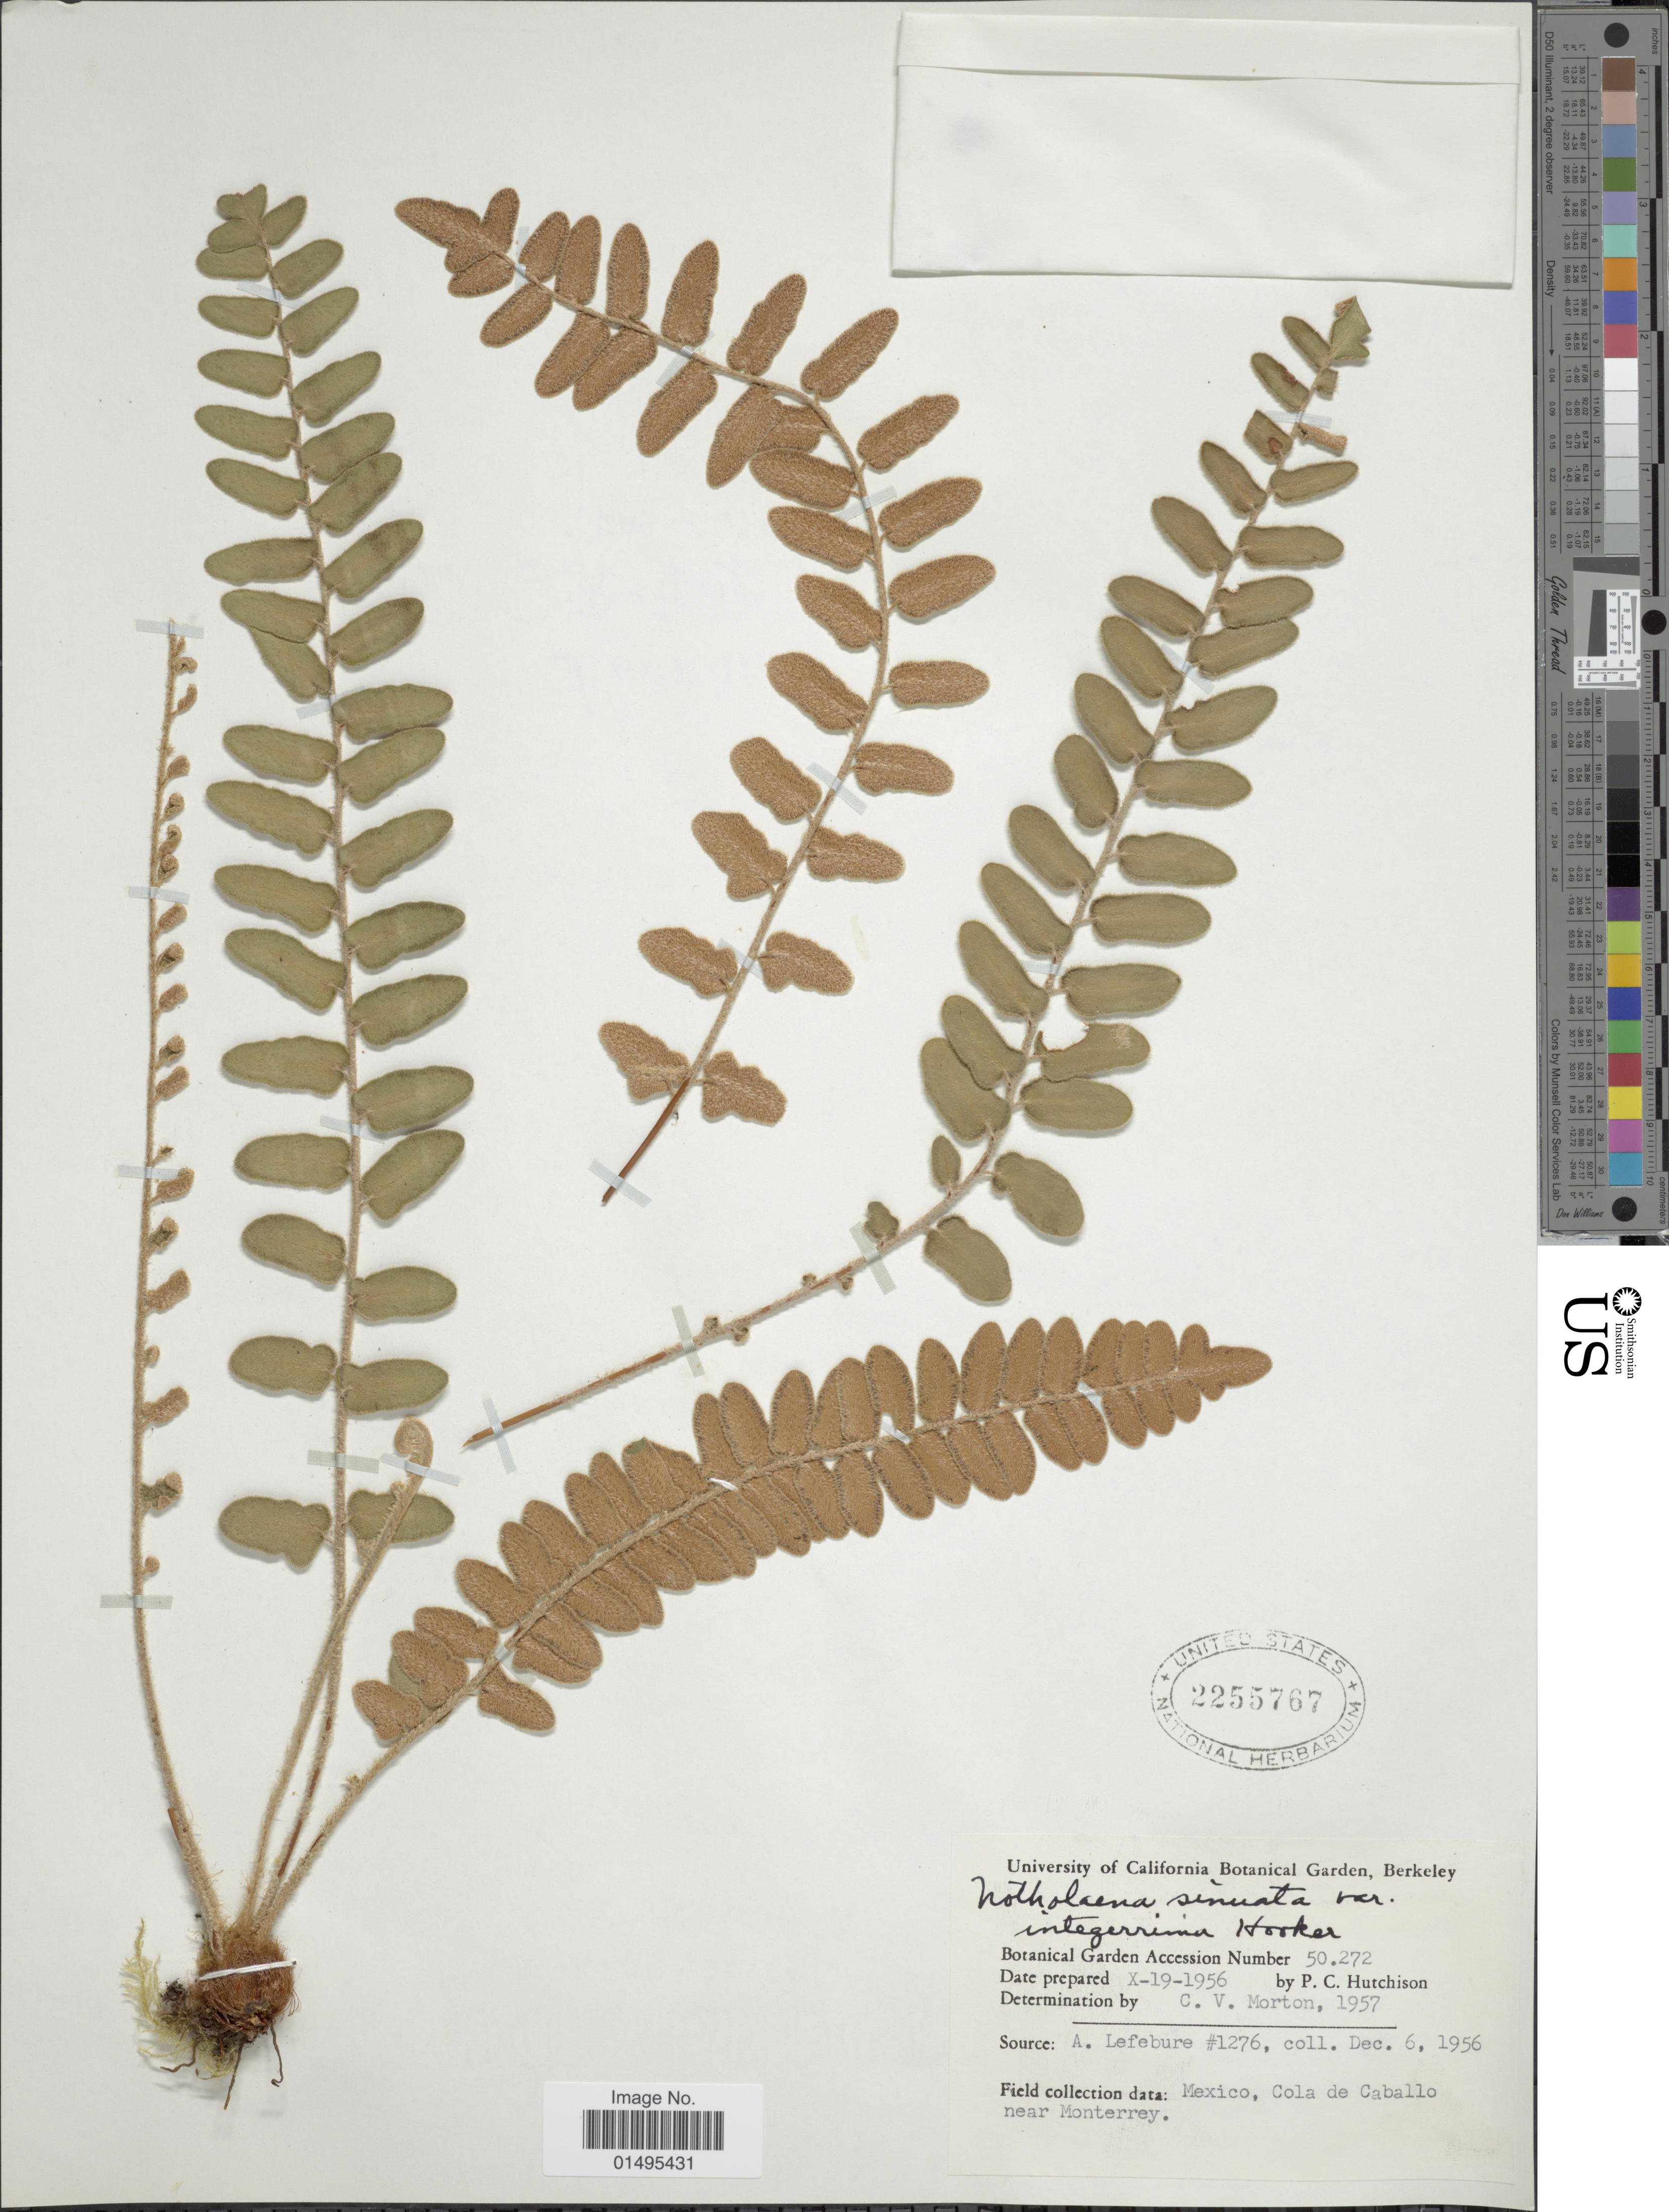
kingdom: Plantae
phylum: Tracheophyta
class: Polypodiopsida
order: Polypodiales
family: Pteridaceae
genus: Notholaena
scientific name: Notholaena sinuata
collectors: P. C. Hutchison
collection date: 1956-10-19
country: United States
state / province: California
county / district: Alameda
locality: University of California Botanical Garden, Berkeley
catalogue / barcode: US 2255767